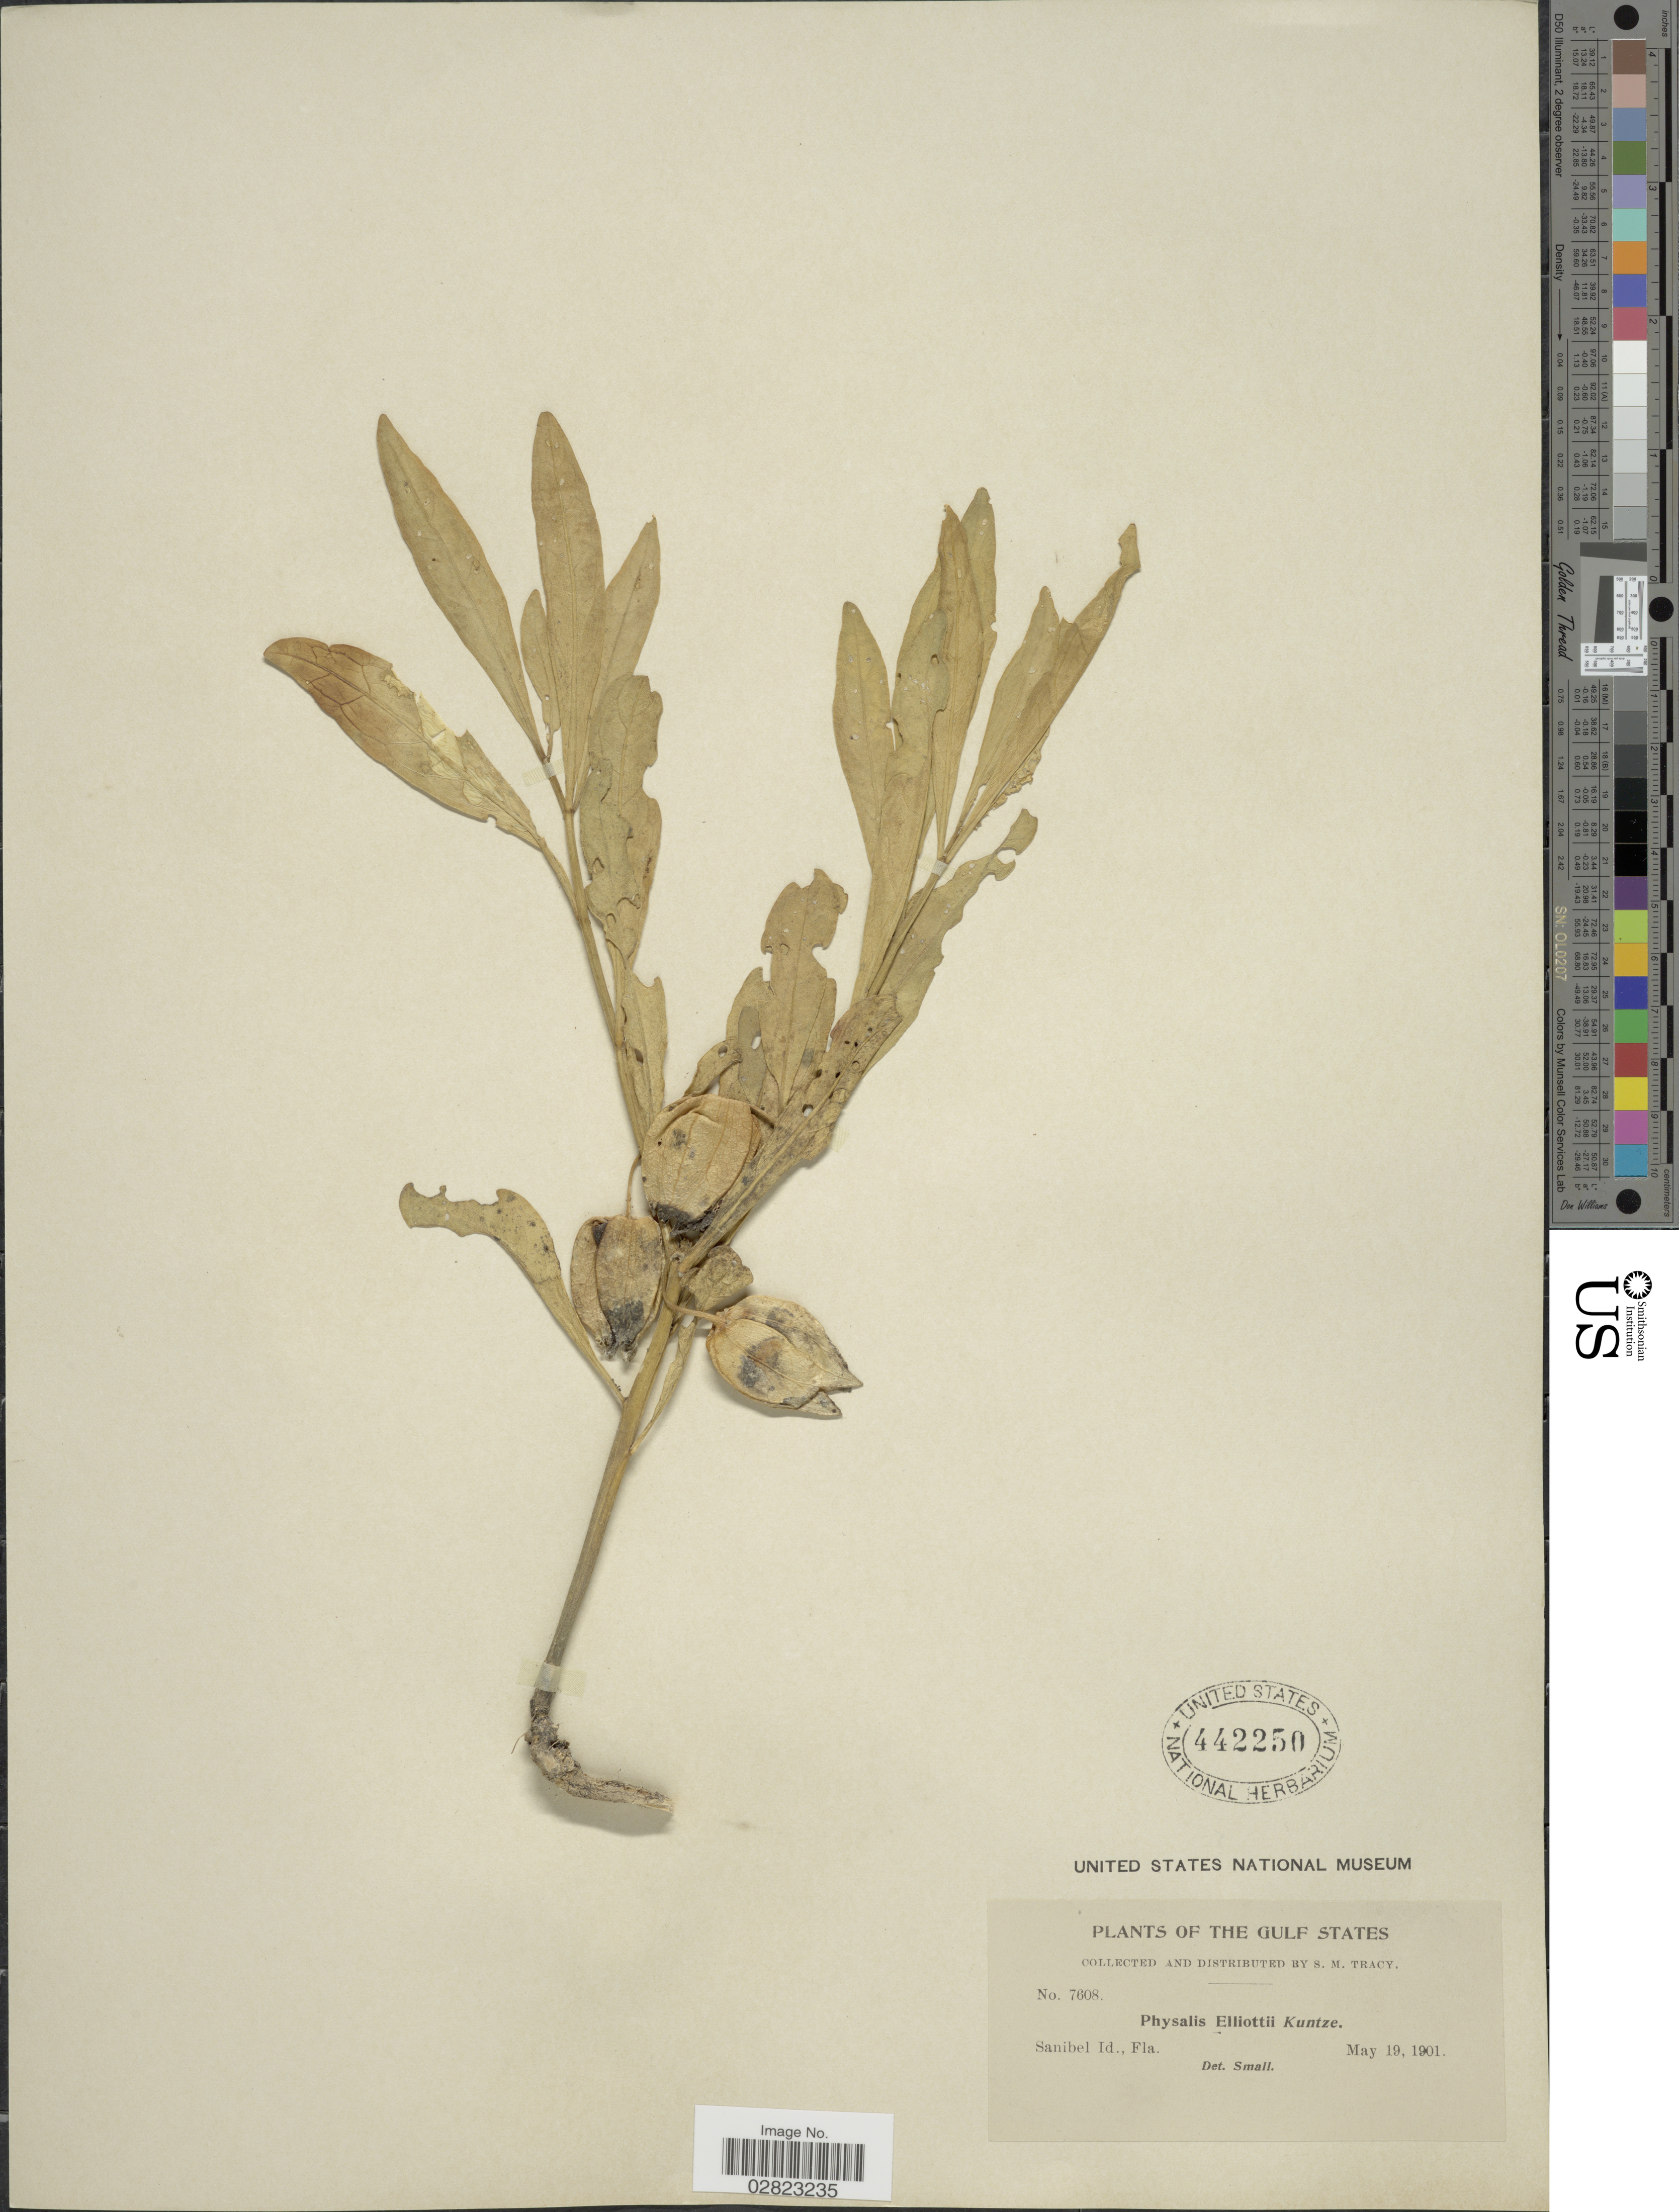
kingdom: Plantae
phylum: Tracheophyta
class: Magnoliopsida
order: Solanales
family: Solanaceae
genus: Physalis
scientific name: Physalis elliottii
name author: Kunze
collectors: S. M. Tracy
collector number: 7608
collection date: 1901-05-19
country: United States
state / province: Florida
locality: Gulf States. Sanibel Id.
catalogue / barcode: US 442250